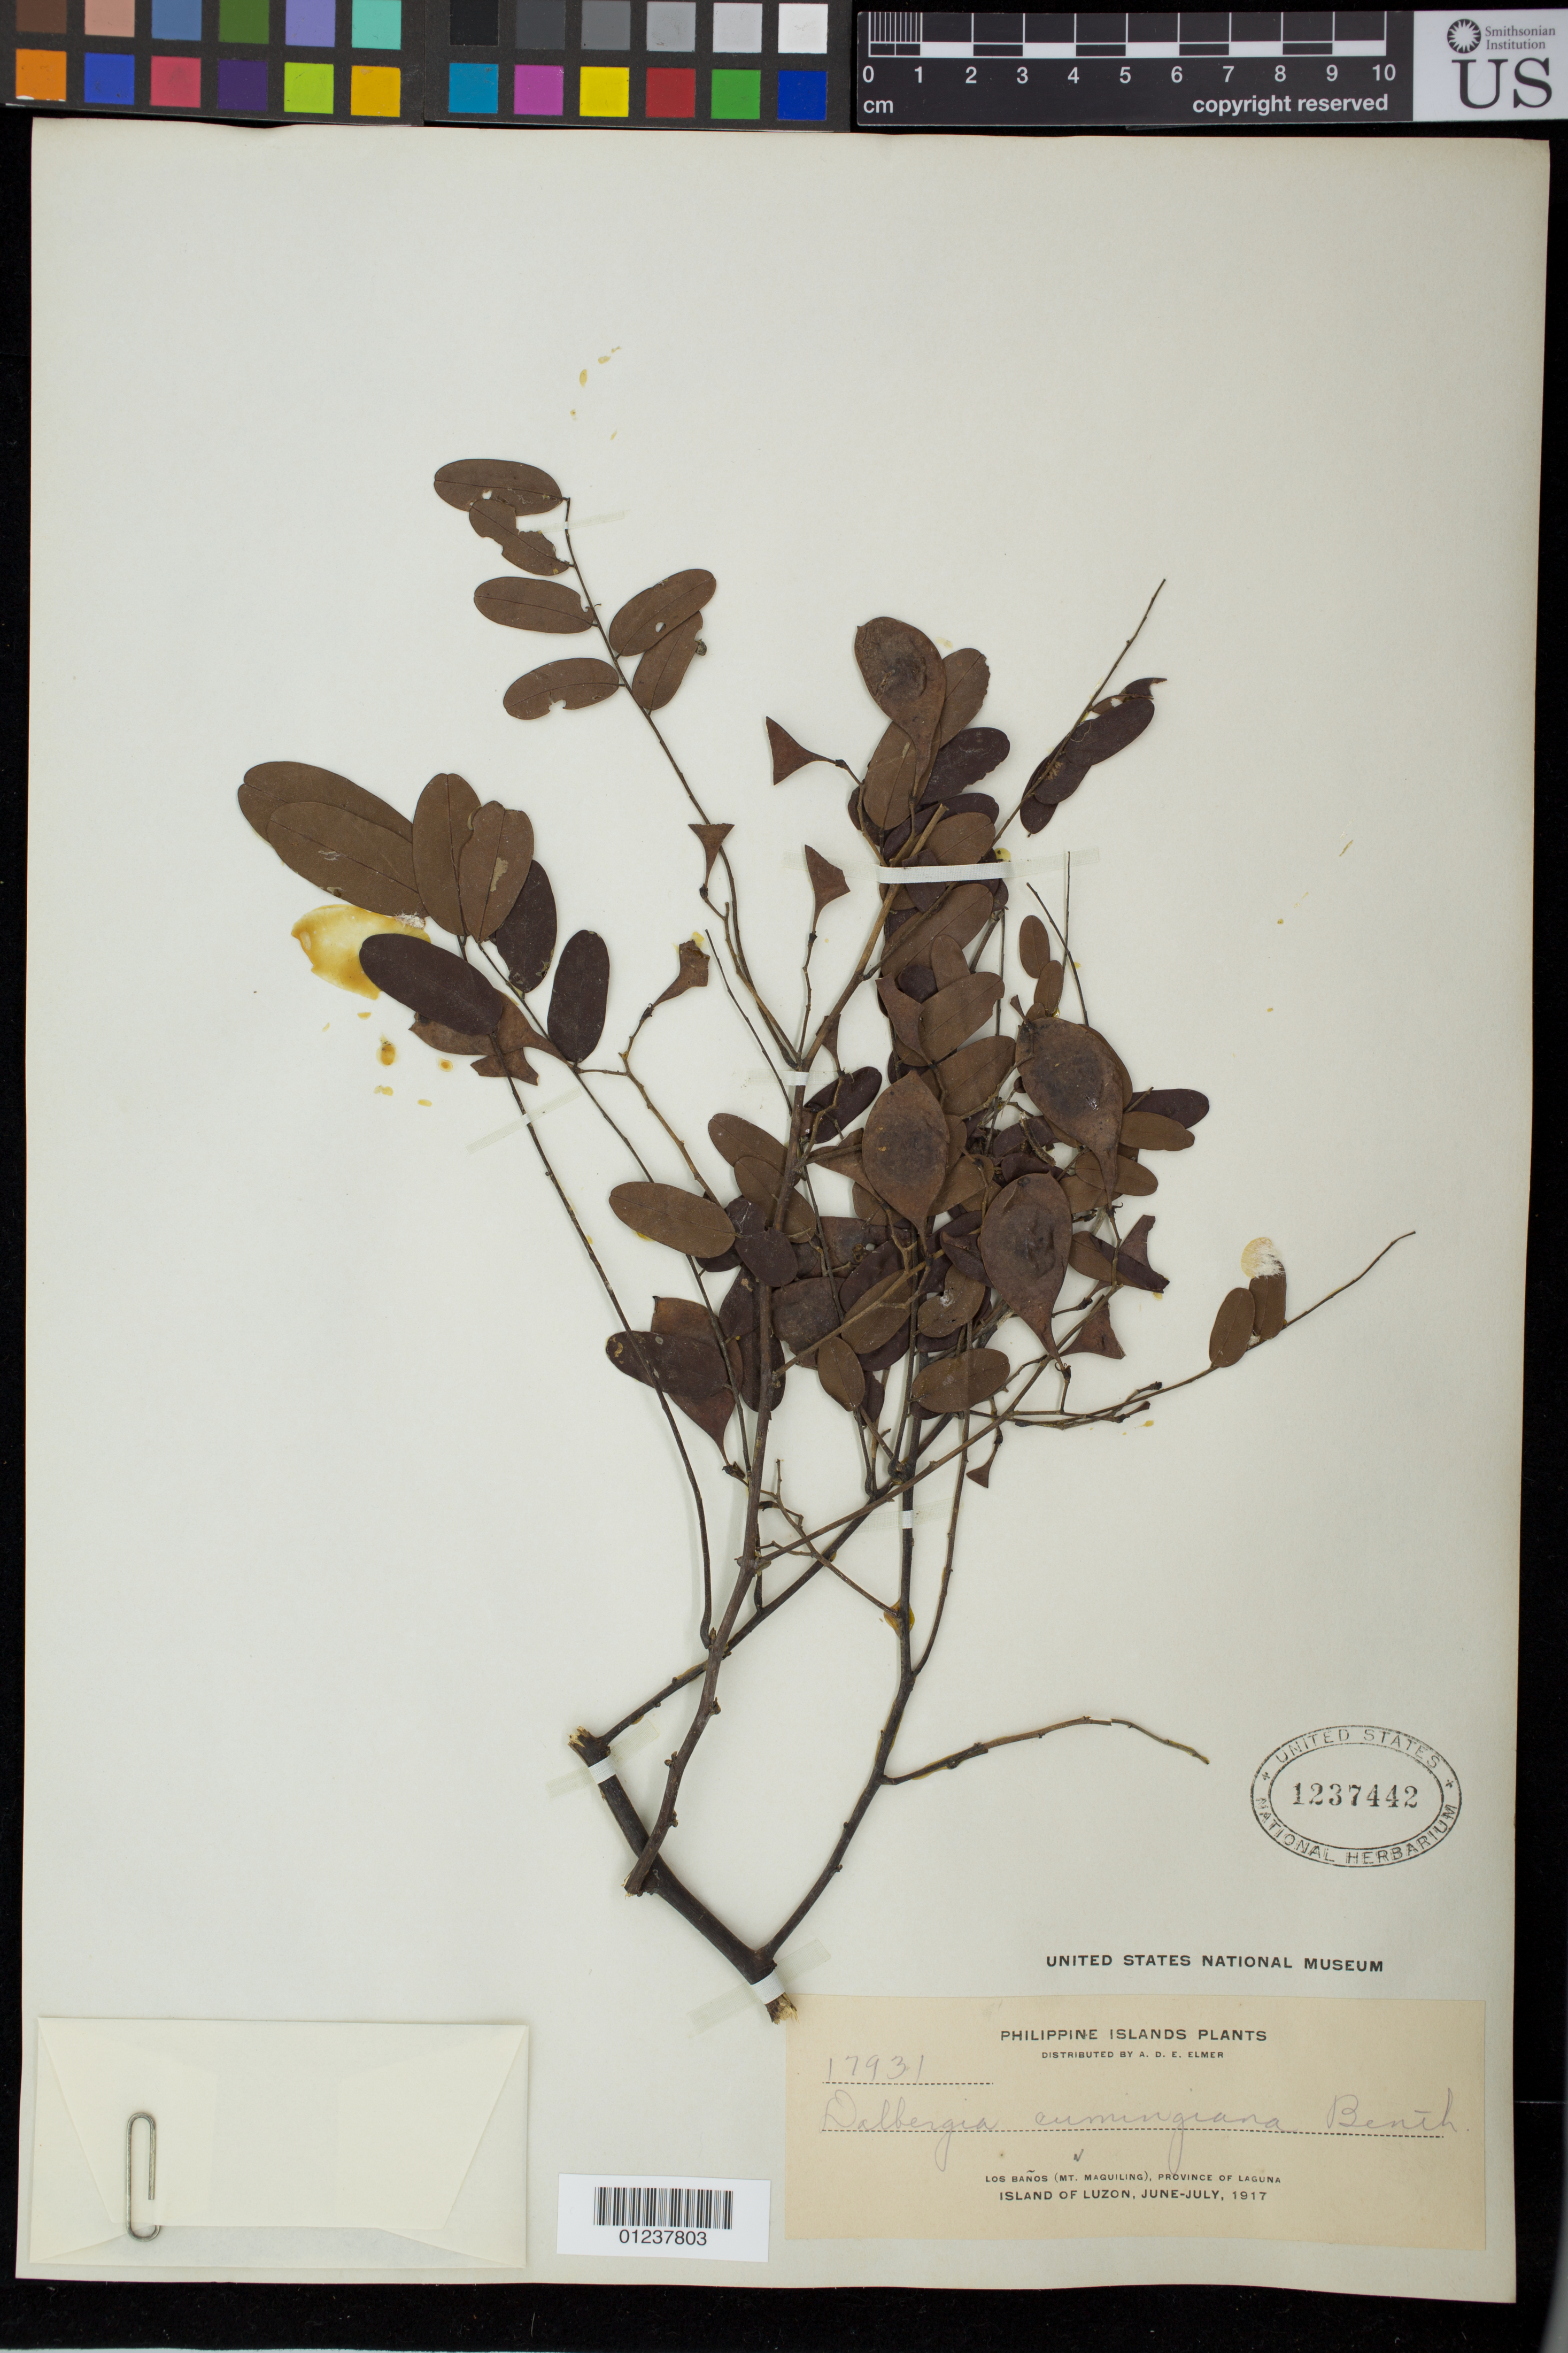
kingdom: Plantae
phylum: Tracheophyta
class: Magnoliopsida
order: Fabales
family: Fabaceae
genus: Dalbergia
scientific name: Dalbergia cumingiana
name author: Benth.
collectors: A. D. E. Elmer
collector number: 17931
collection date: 1917-06/1917-07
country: Philippines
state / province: Calabarzon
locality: Island of Luzon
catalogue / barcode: US 1237442